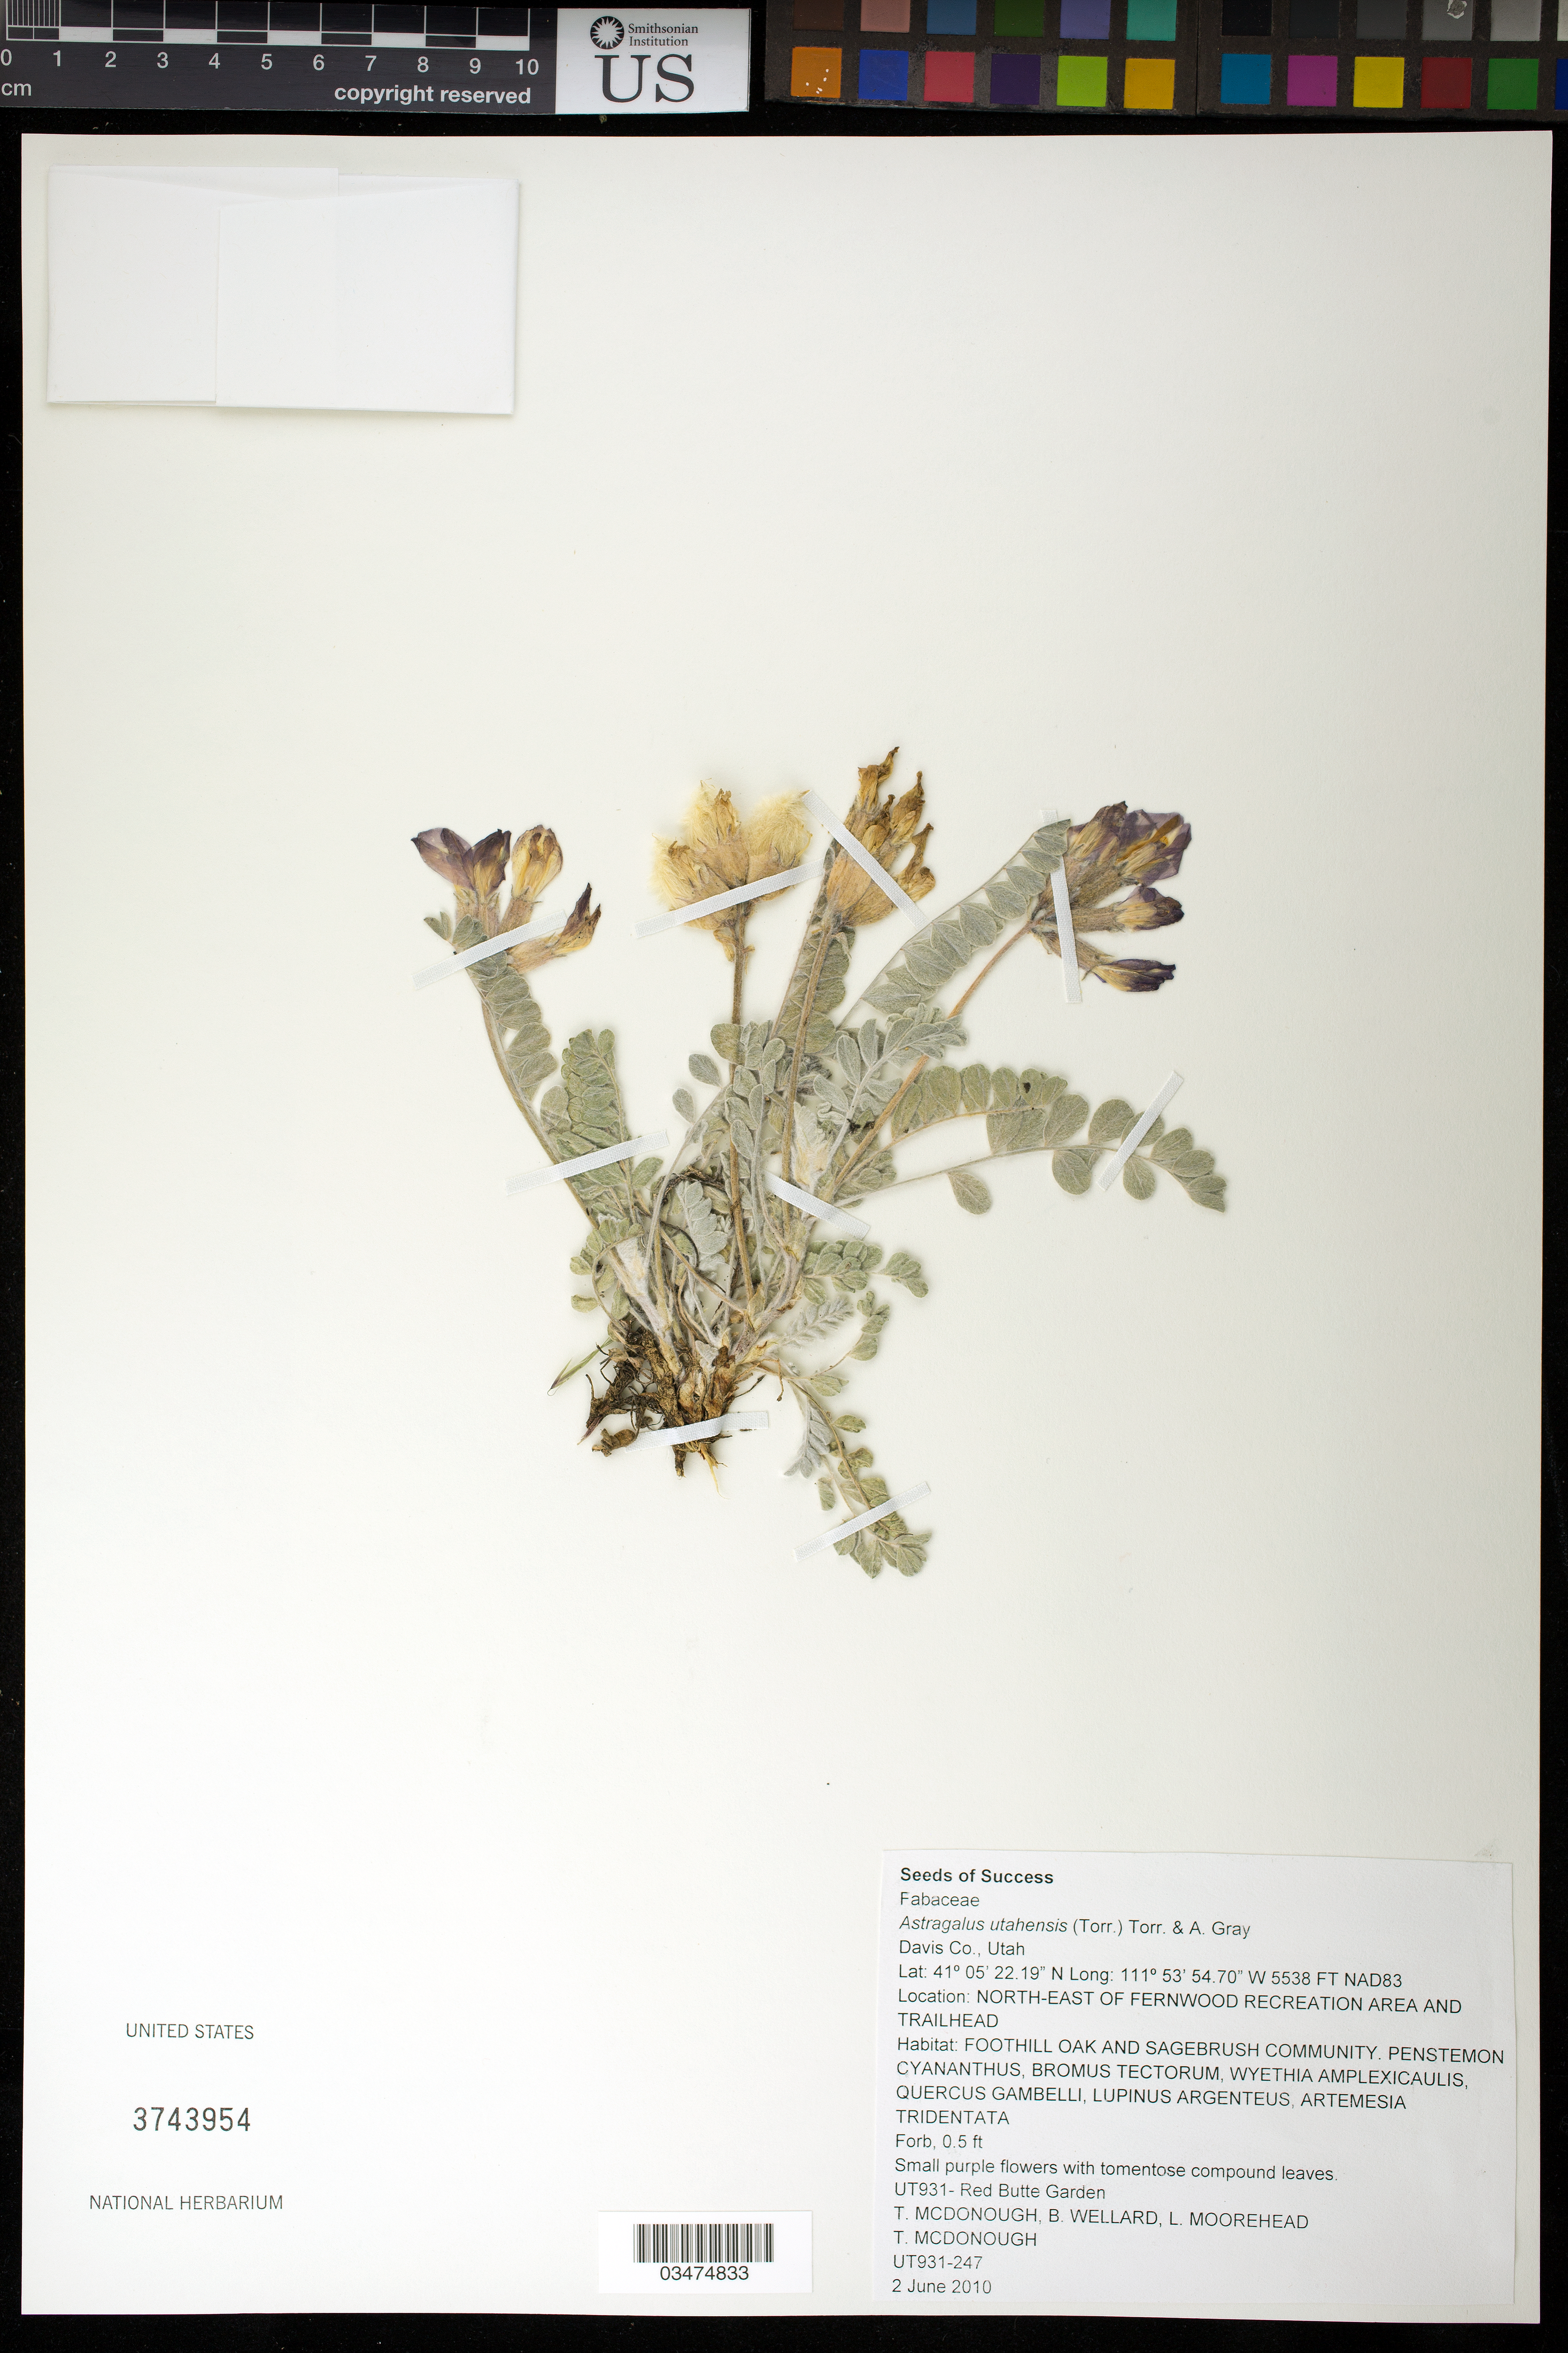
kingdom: Plantae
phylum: Tracheophyta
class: Magnoliopsida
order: Fabales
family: Fabaceae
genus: Astragalus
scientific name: Astragalus utahensis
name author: (Torr.) Torr. & A. Gray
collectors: T. McDonough, B. Wellard & L. Moorehead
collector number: UT931-247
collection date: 2010-06-02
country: United States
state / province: Utah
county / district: Davis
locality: NE of Fernwood Recreation Area and Trailhead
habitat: Foothill oak and sagebrush community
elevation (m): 1688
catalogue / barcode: US 3743954